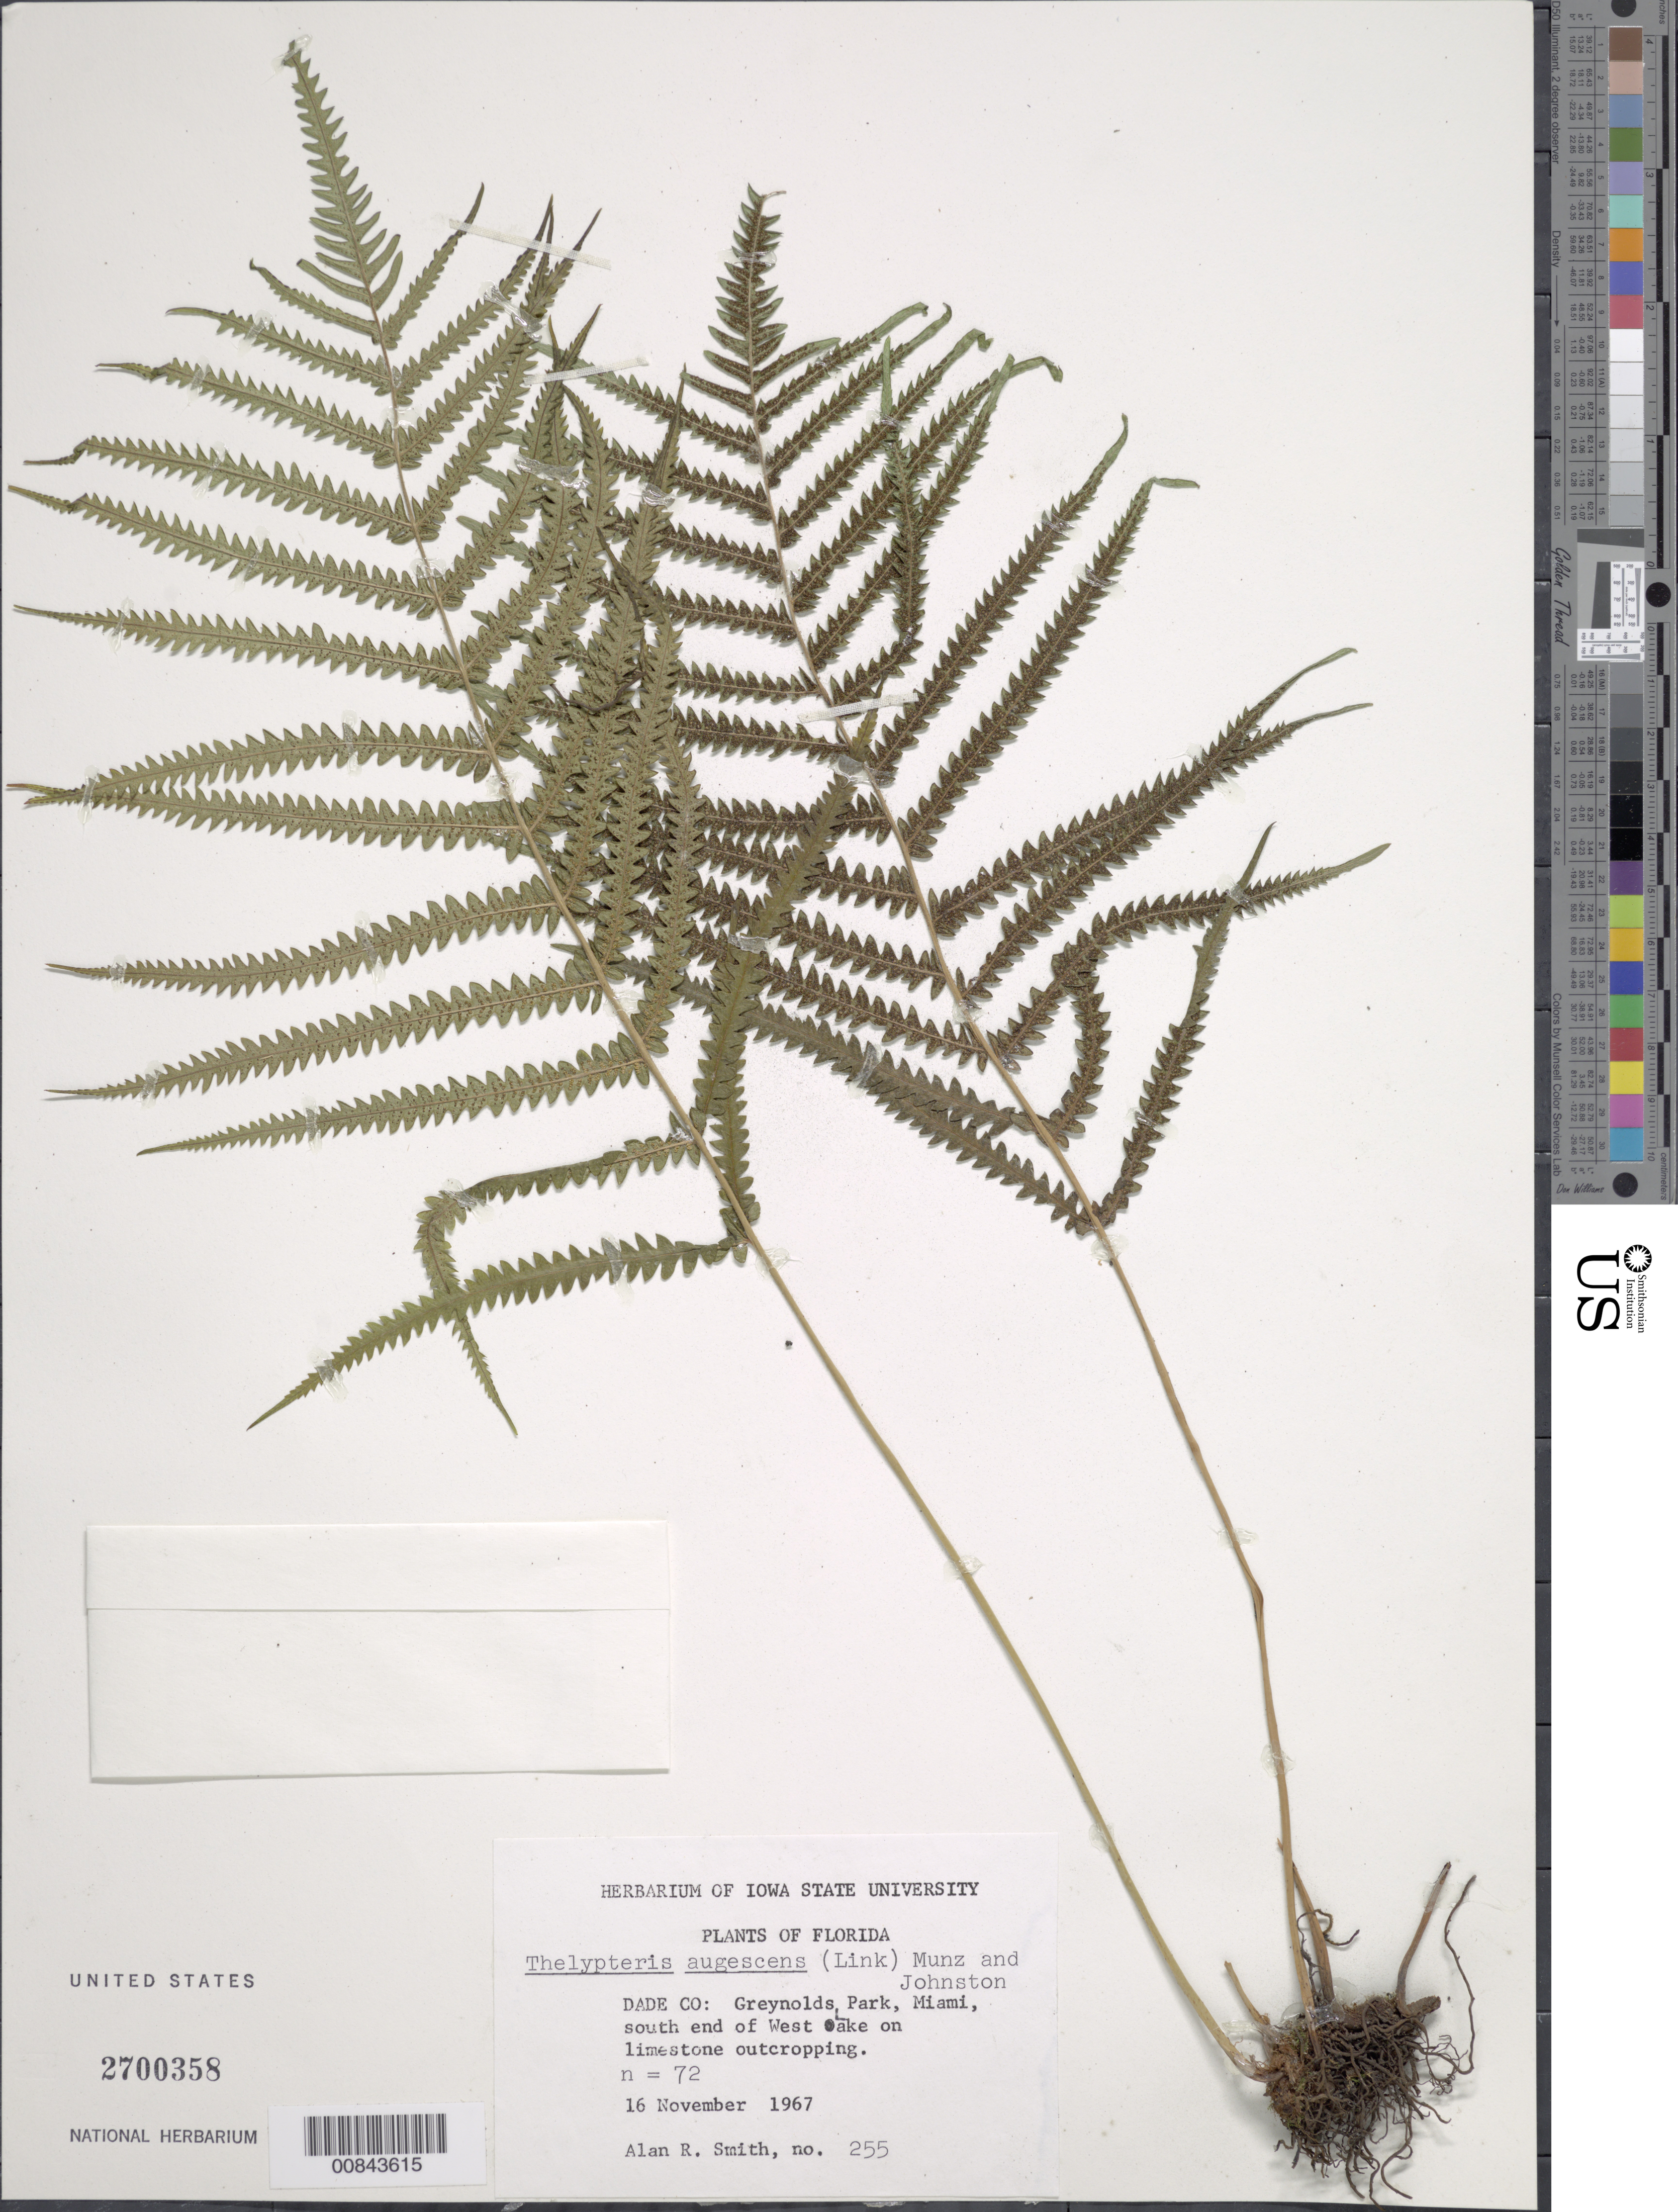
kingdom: Plantae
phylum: Tracheophyta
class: Polypodiopsida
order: Polypodiales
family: Thelypteridaceae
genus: Christella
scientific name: Christella augescens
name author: (Link) Pic. Serm.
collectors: A. R. Smith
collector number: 255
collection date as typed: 16 Nov 1967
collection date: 1967-11-16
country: United States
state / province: Florida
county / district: Dade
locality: Greynolds Park, Miami, S end of West Lake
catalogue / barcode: US 2700358